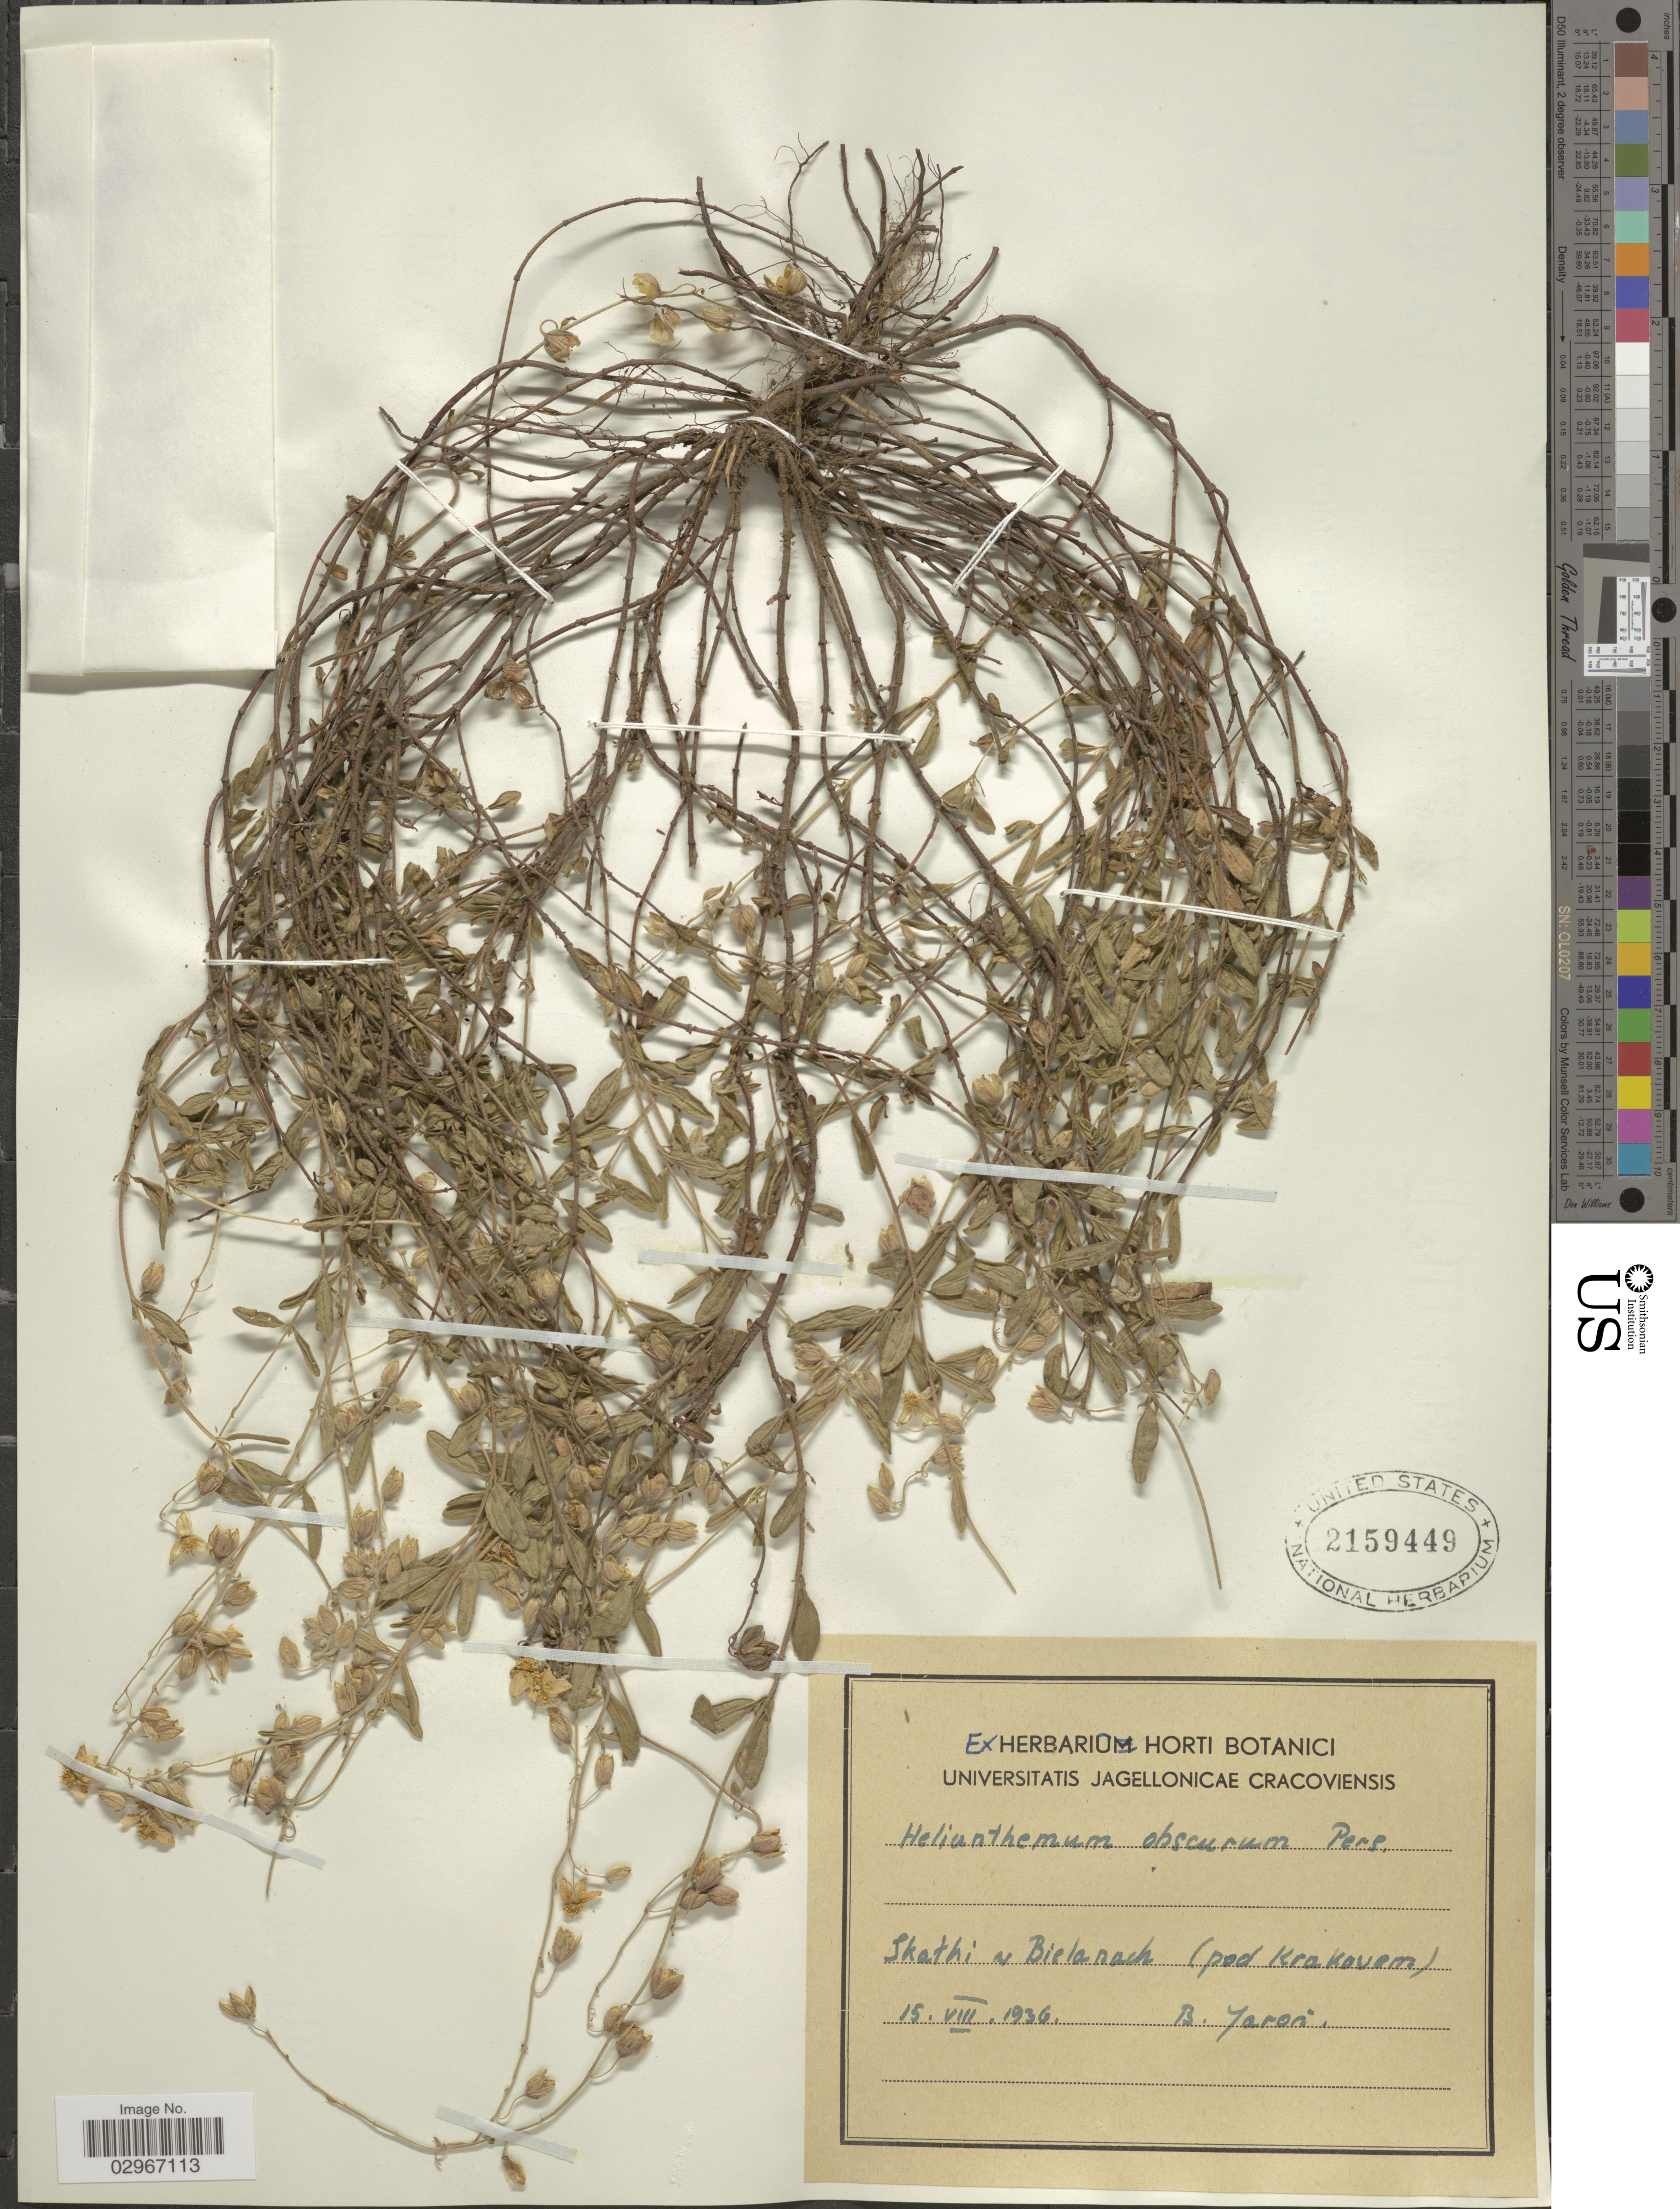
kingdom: Plantae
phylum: Tracheophyta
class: Magnoliopsida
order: Malvales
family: Cistaceae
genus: Helianthemum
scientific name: Helianthemum obscurum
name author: Pers.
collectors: B. Jaron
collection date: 1936-08-15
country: Poland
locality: Skathi a Bielarach (pod Krakowem). [interpreted]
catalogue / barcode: US 2159449